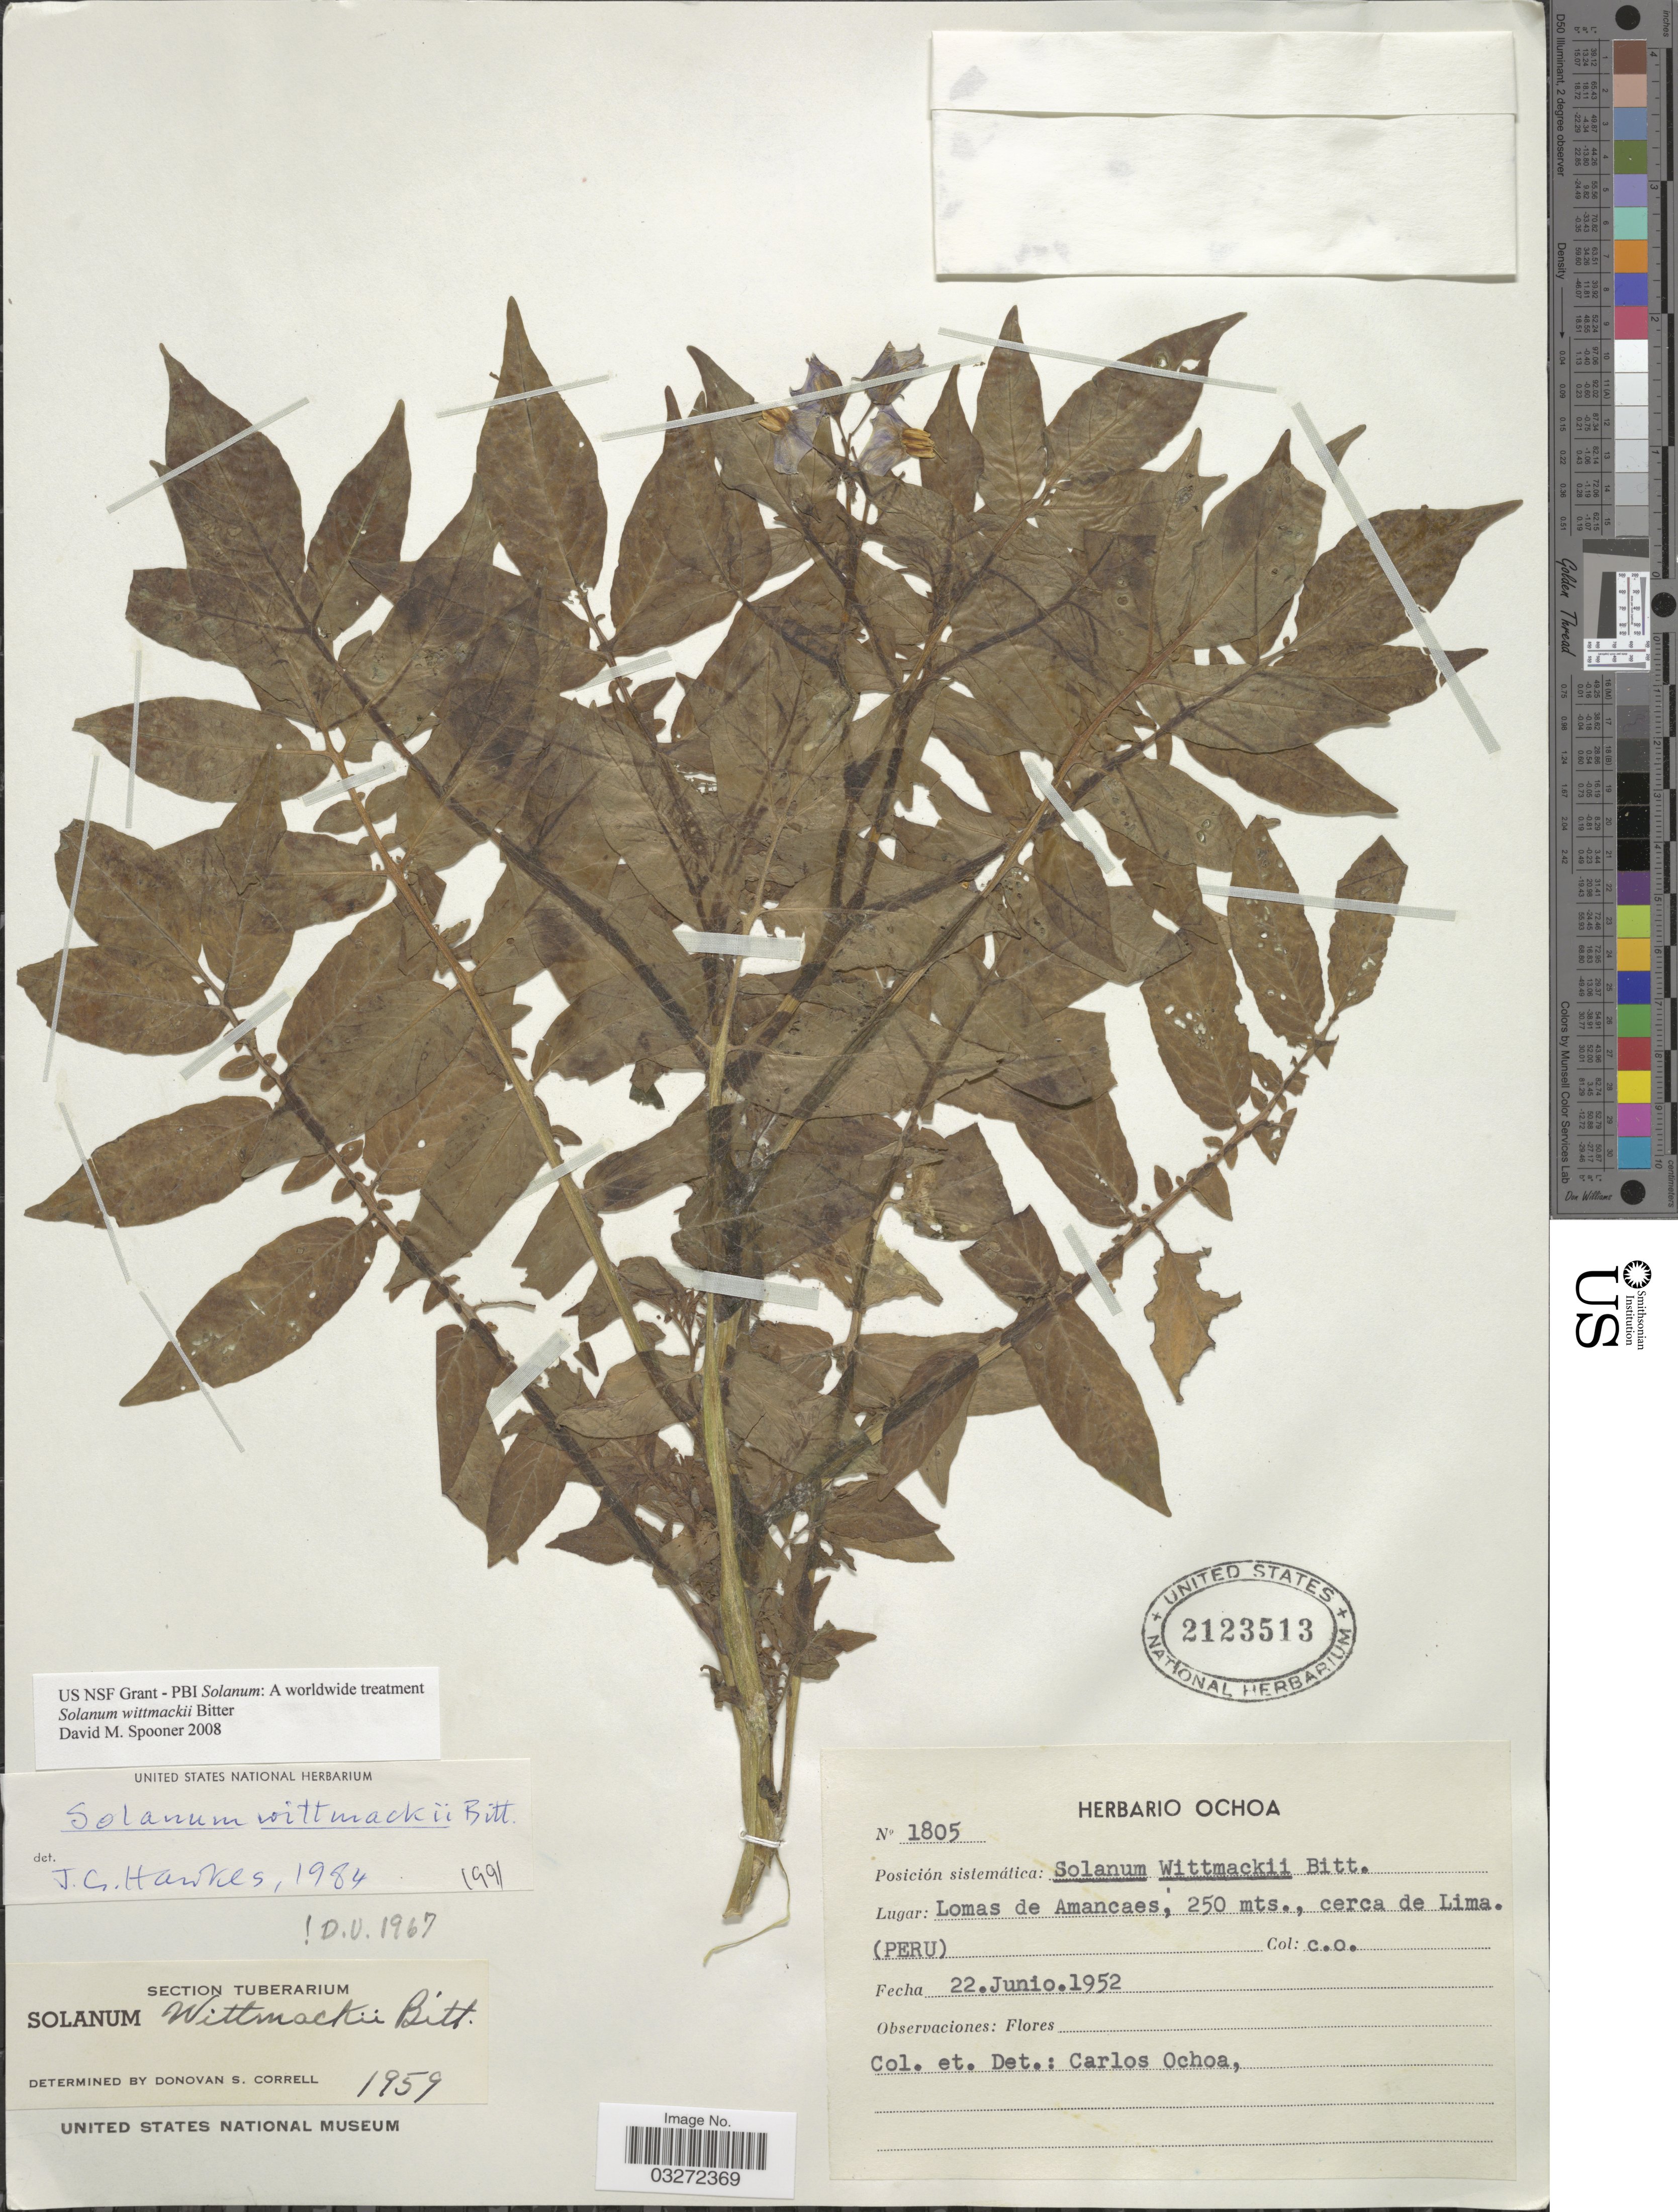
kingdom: Plantae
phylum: Tracheophyta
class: Magnoliopsida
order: Solanales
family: Solanaceae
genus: Solanum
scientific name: Solanum wittmackii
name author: Bitter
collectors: C. Ochoa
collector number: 1805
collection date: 1952-06-22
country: Peru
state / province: Lima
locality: Lomas de Amancaes, cerca de Lima.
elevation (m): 250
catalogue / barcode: US 2123513